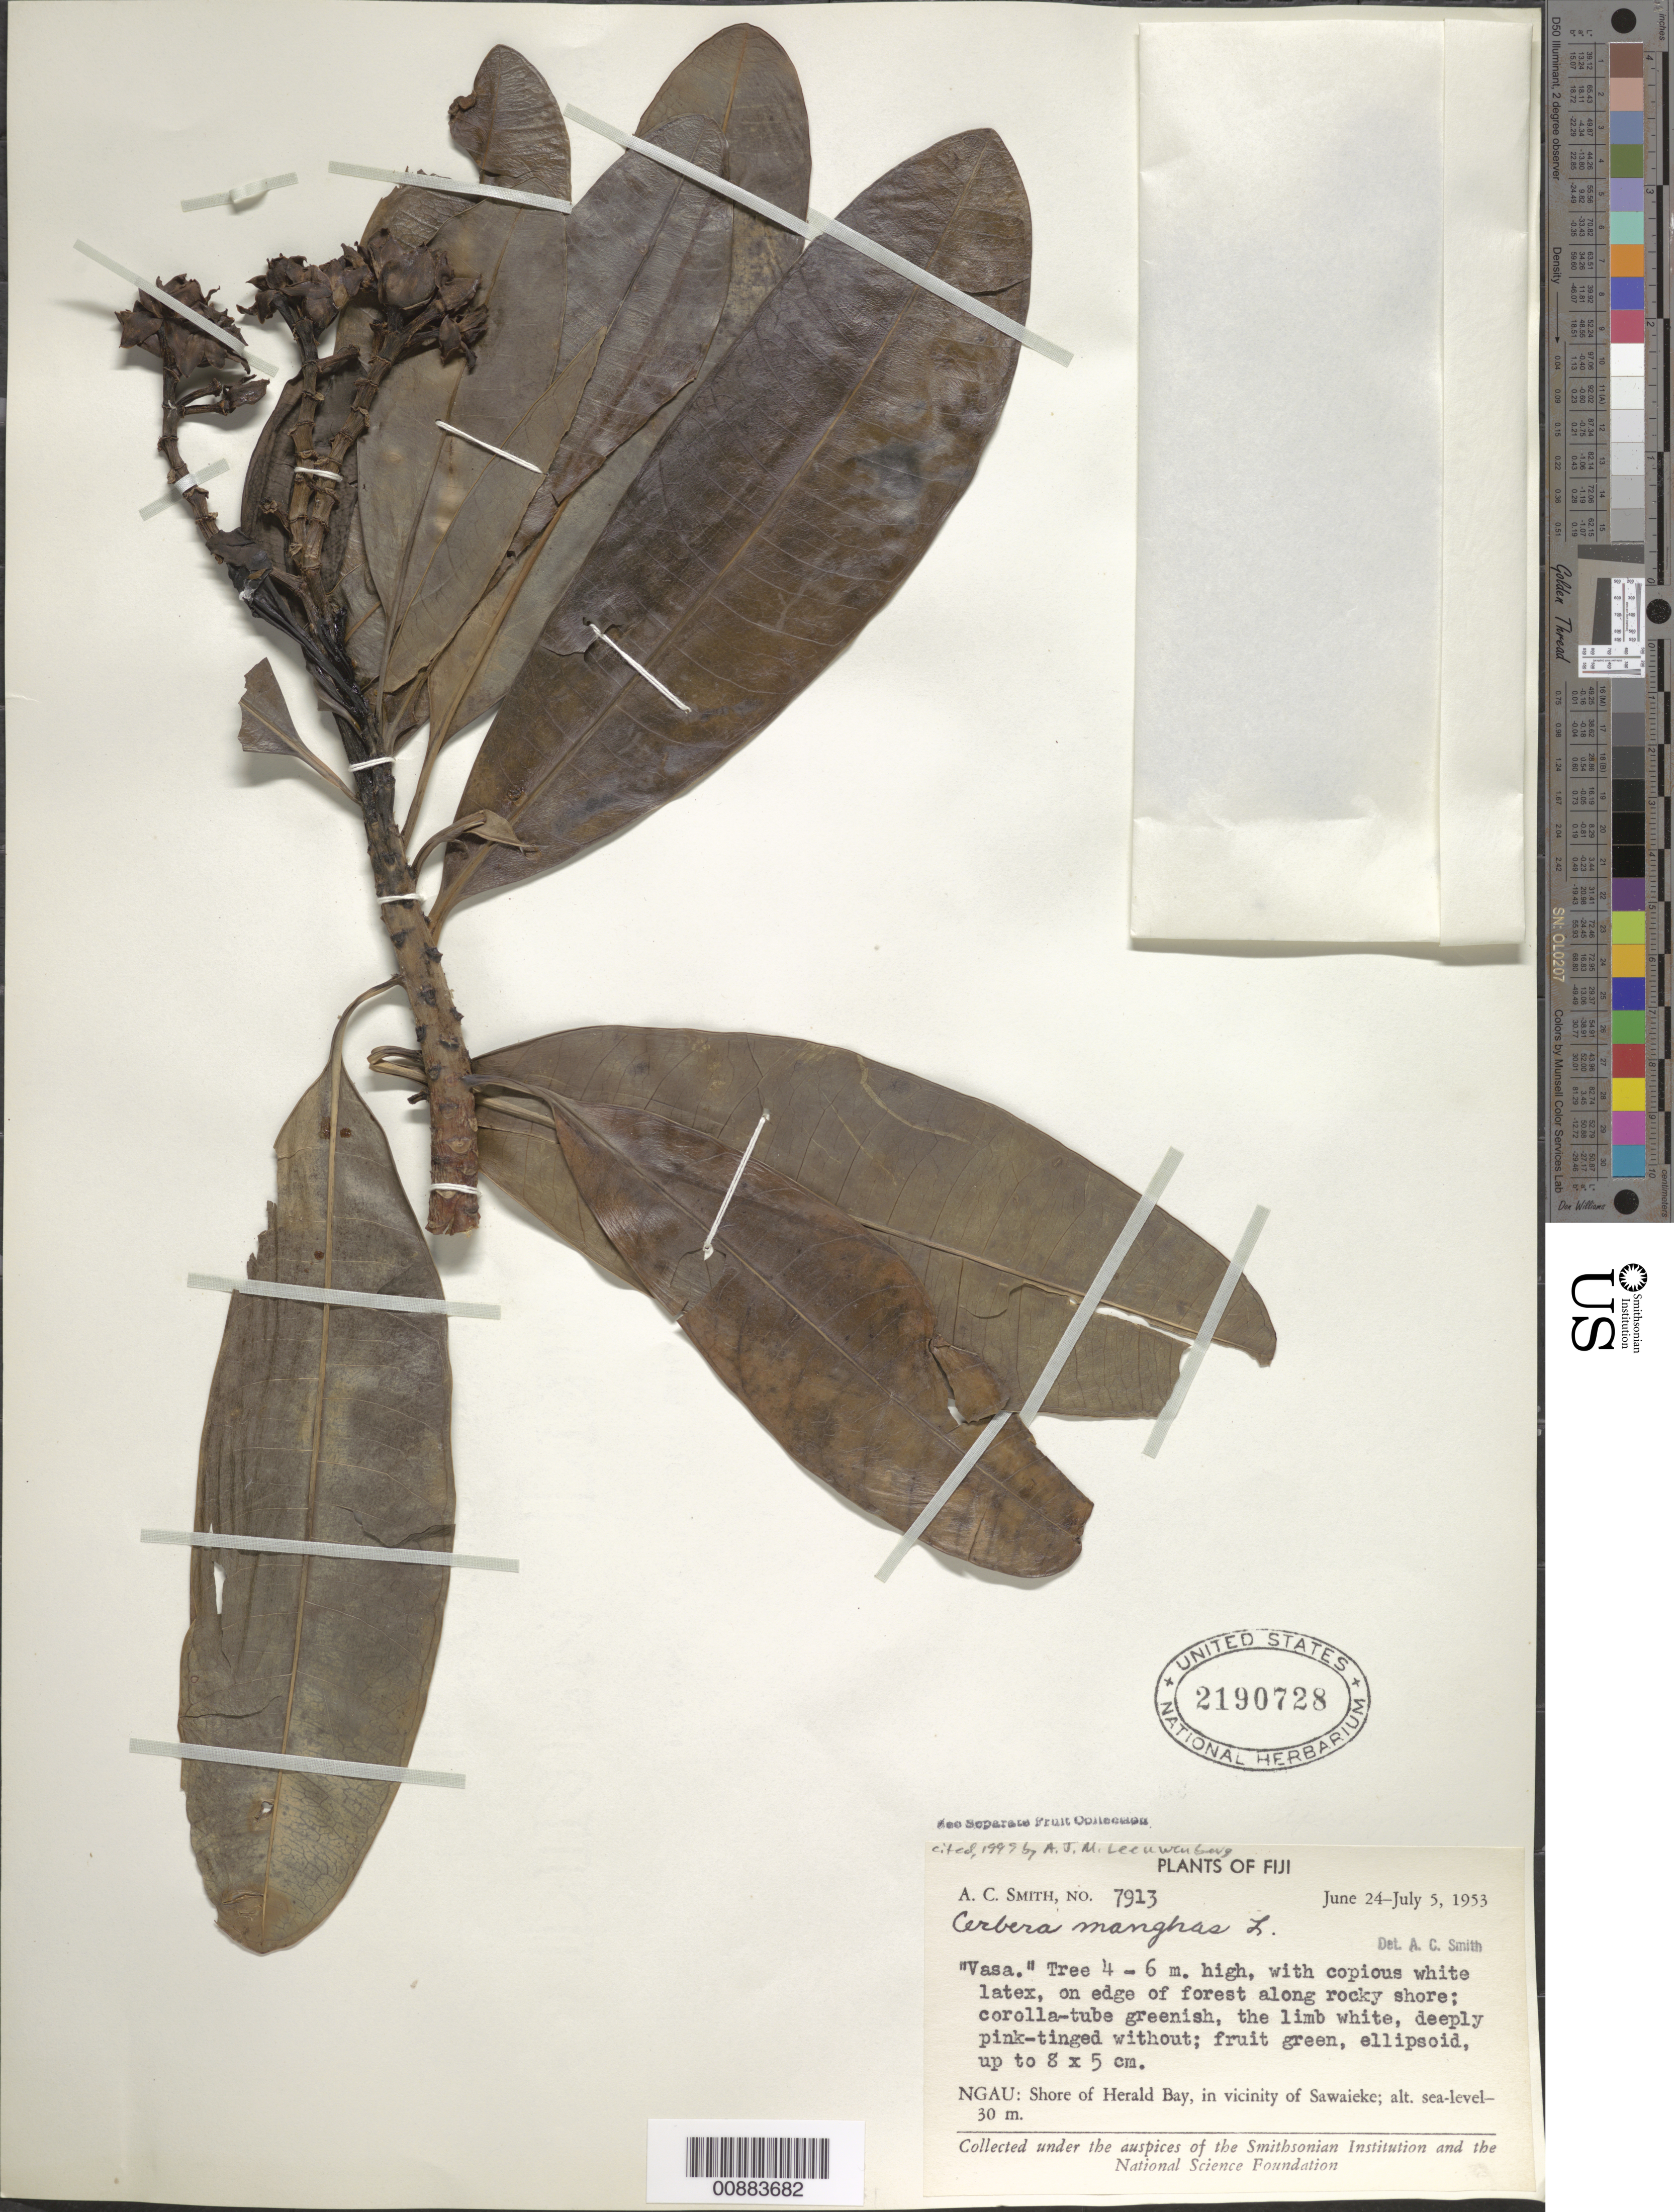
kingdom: Plantae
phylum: Tracheophyta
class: Magnoliopsida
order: Gentianales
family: Apocynaceae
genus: Cerbera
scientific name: Cerbera manghas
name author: L.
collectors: C. A. Smith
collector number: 7913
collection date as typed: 24 Jun 1953 to 05 Jul 1953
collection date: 1953-06-24/1953-07-05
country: Fiji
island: Gau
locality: (Ngau). Shore of Herald Bay, in vicinity of Sawaieke.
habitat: On edge of forest along rocky shore.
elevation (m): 0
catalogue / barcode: US 2190728